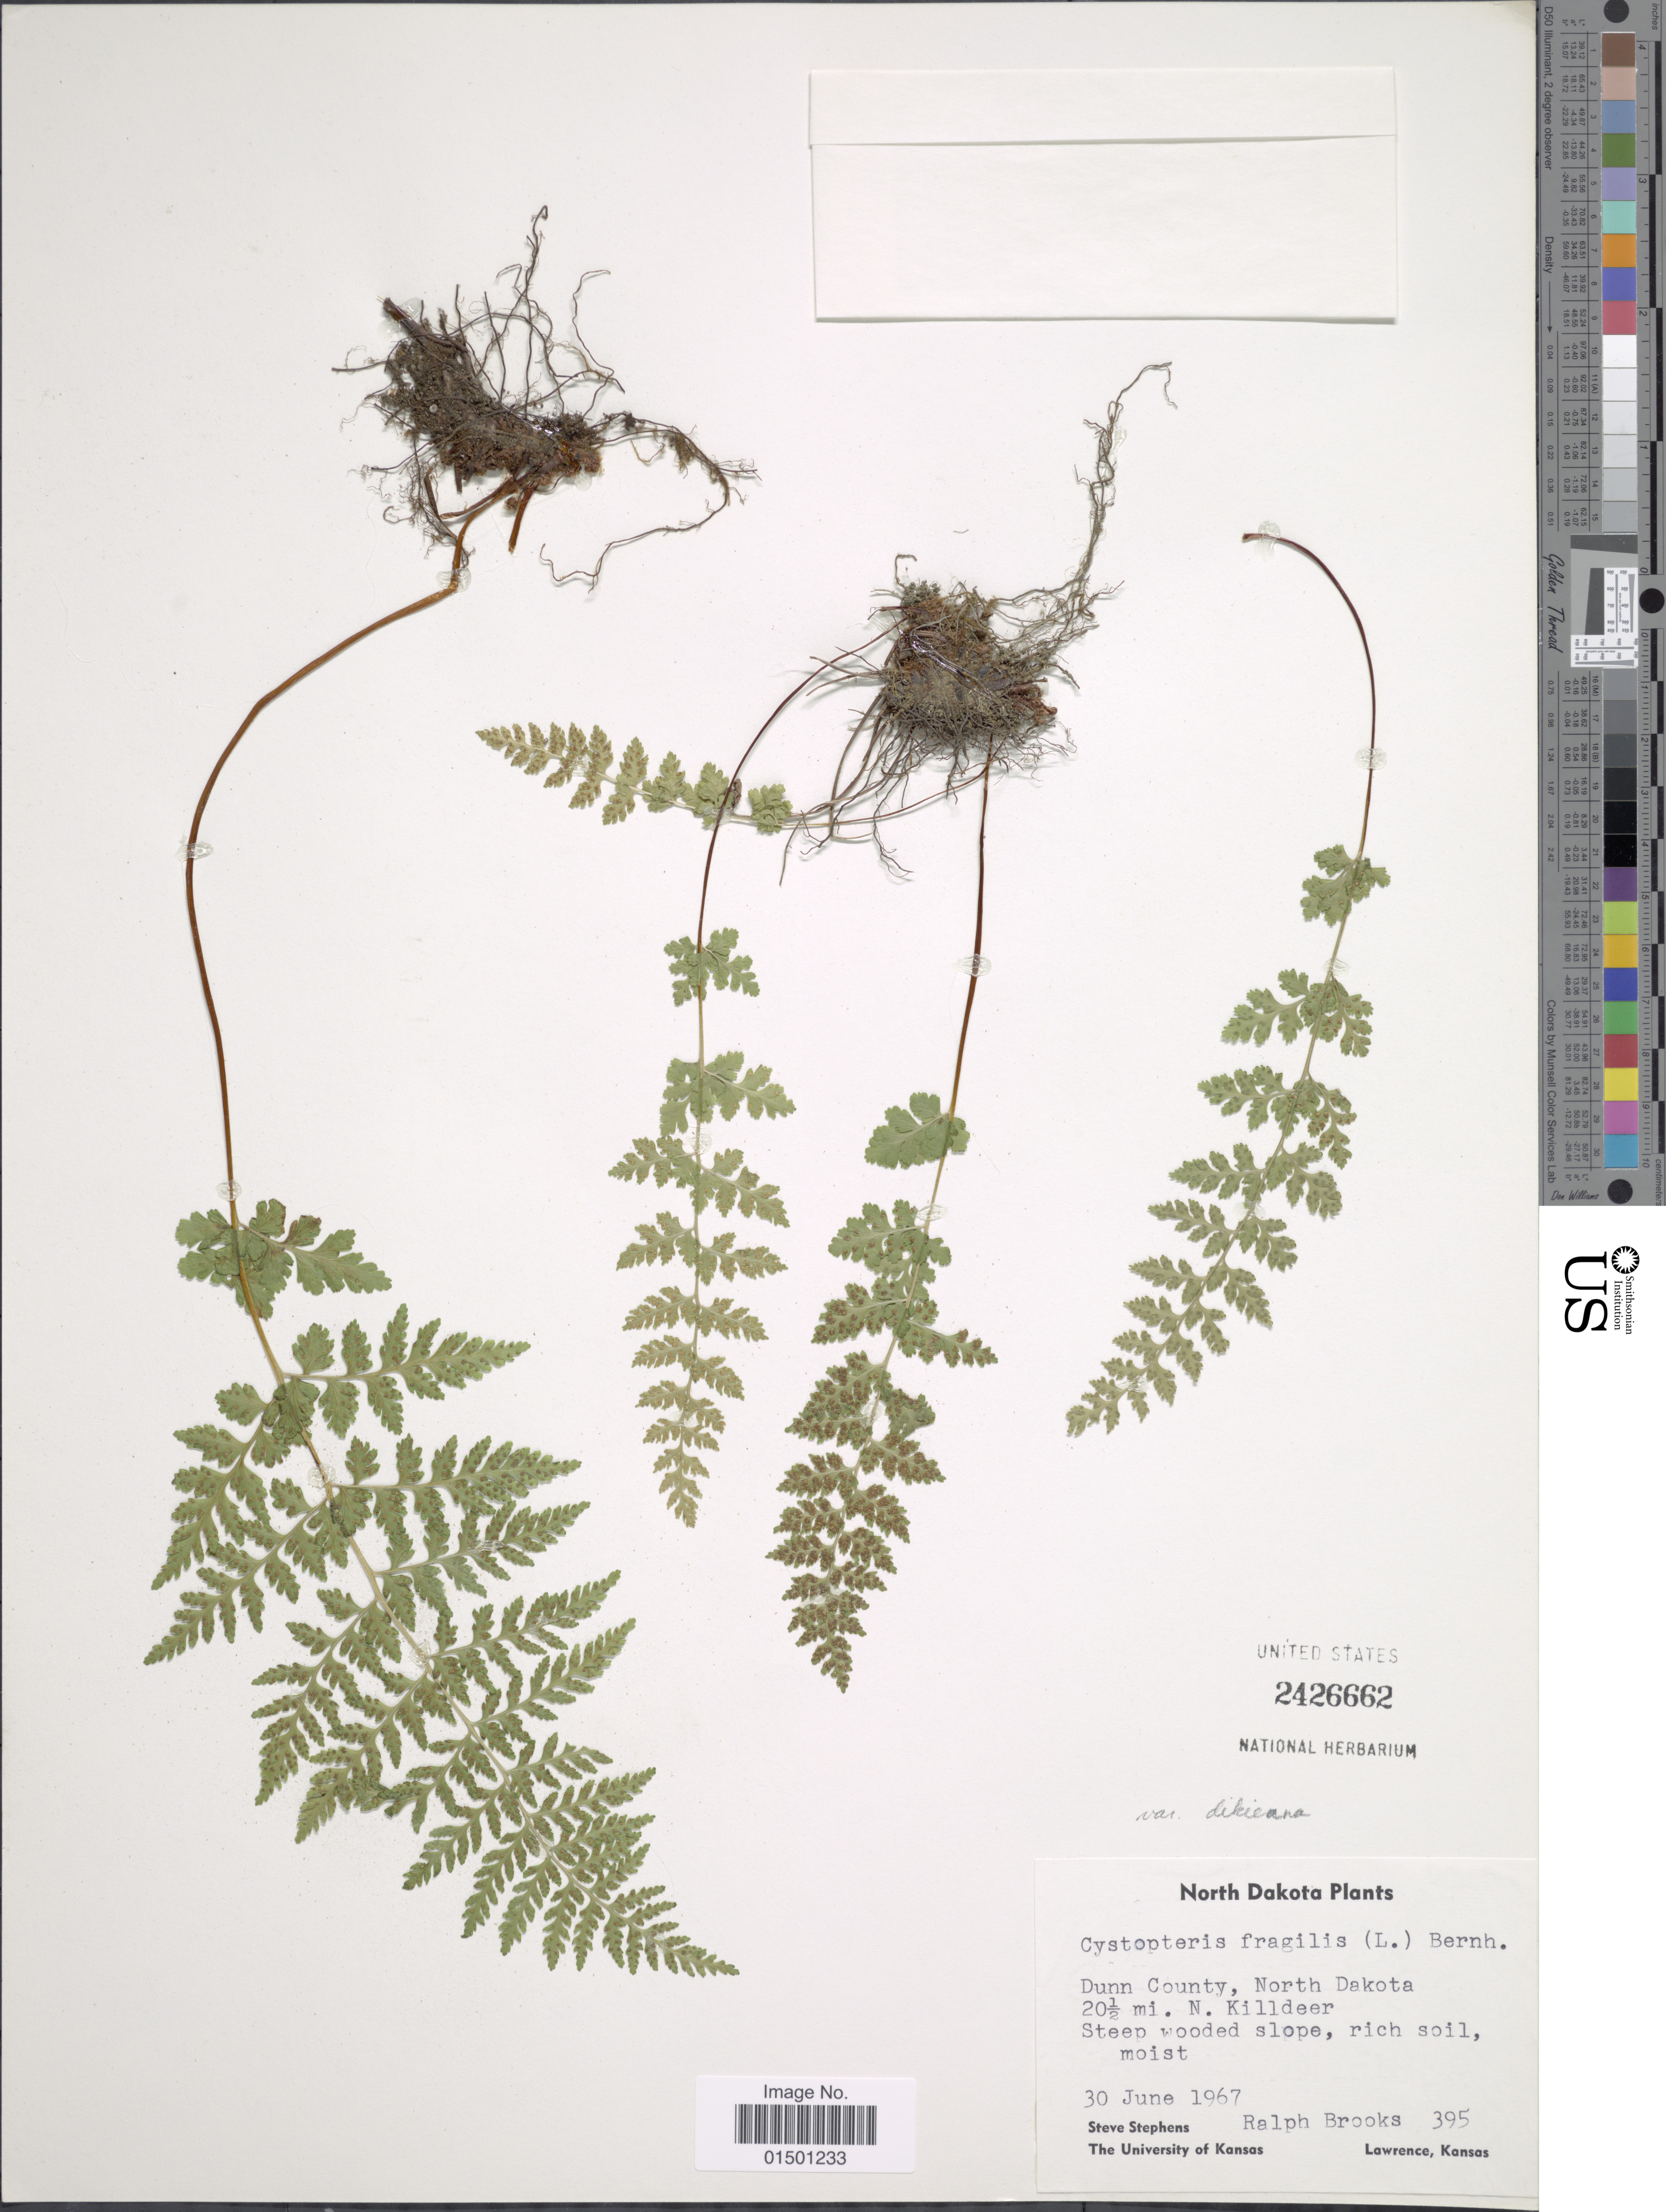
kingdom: Plantae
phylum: Tracheophyta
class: Polypodiopsida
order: Polypodiales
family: Cystopteridaceae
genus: Cystopteris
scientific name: Cystopteris fragilis var. dickieana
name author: B. Boivin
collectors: R. E. Brooks & S. Stephens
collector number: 395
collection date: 1967-06-30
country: United States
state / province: North Dakota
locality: Dunn County, North Dakota 20 1/2 mi. N. Killdeer Steep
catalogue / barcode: US 2426662